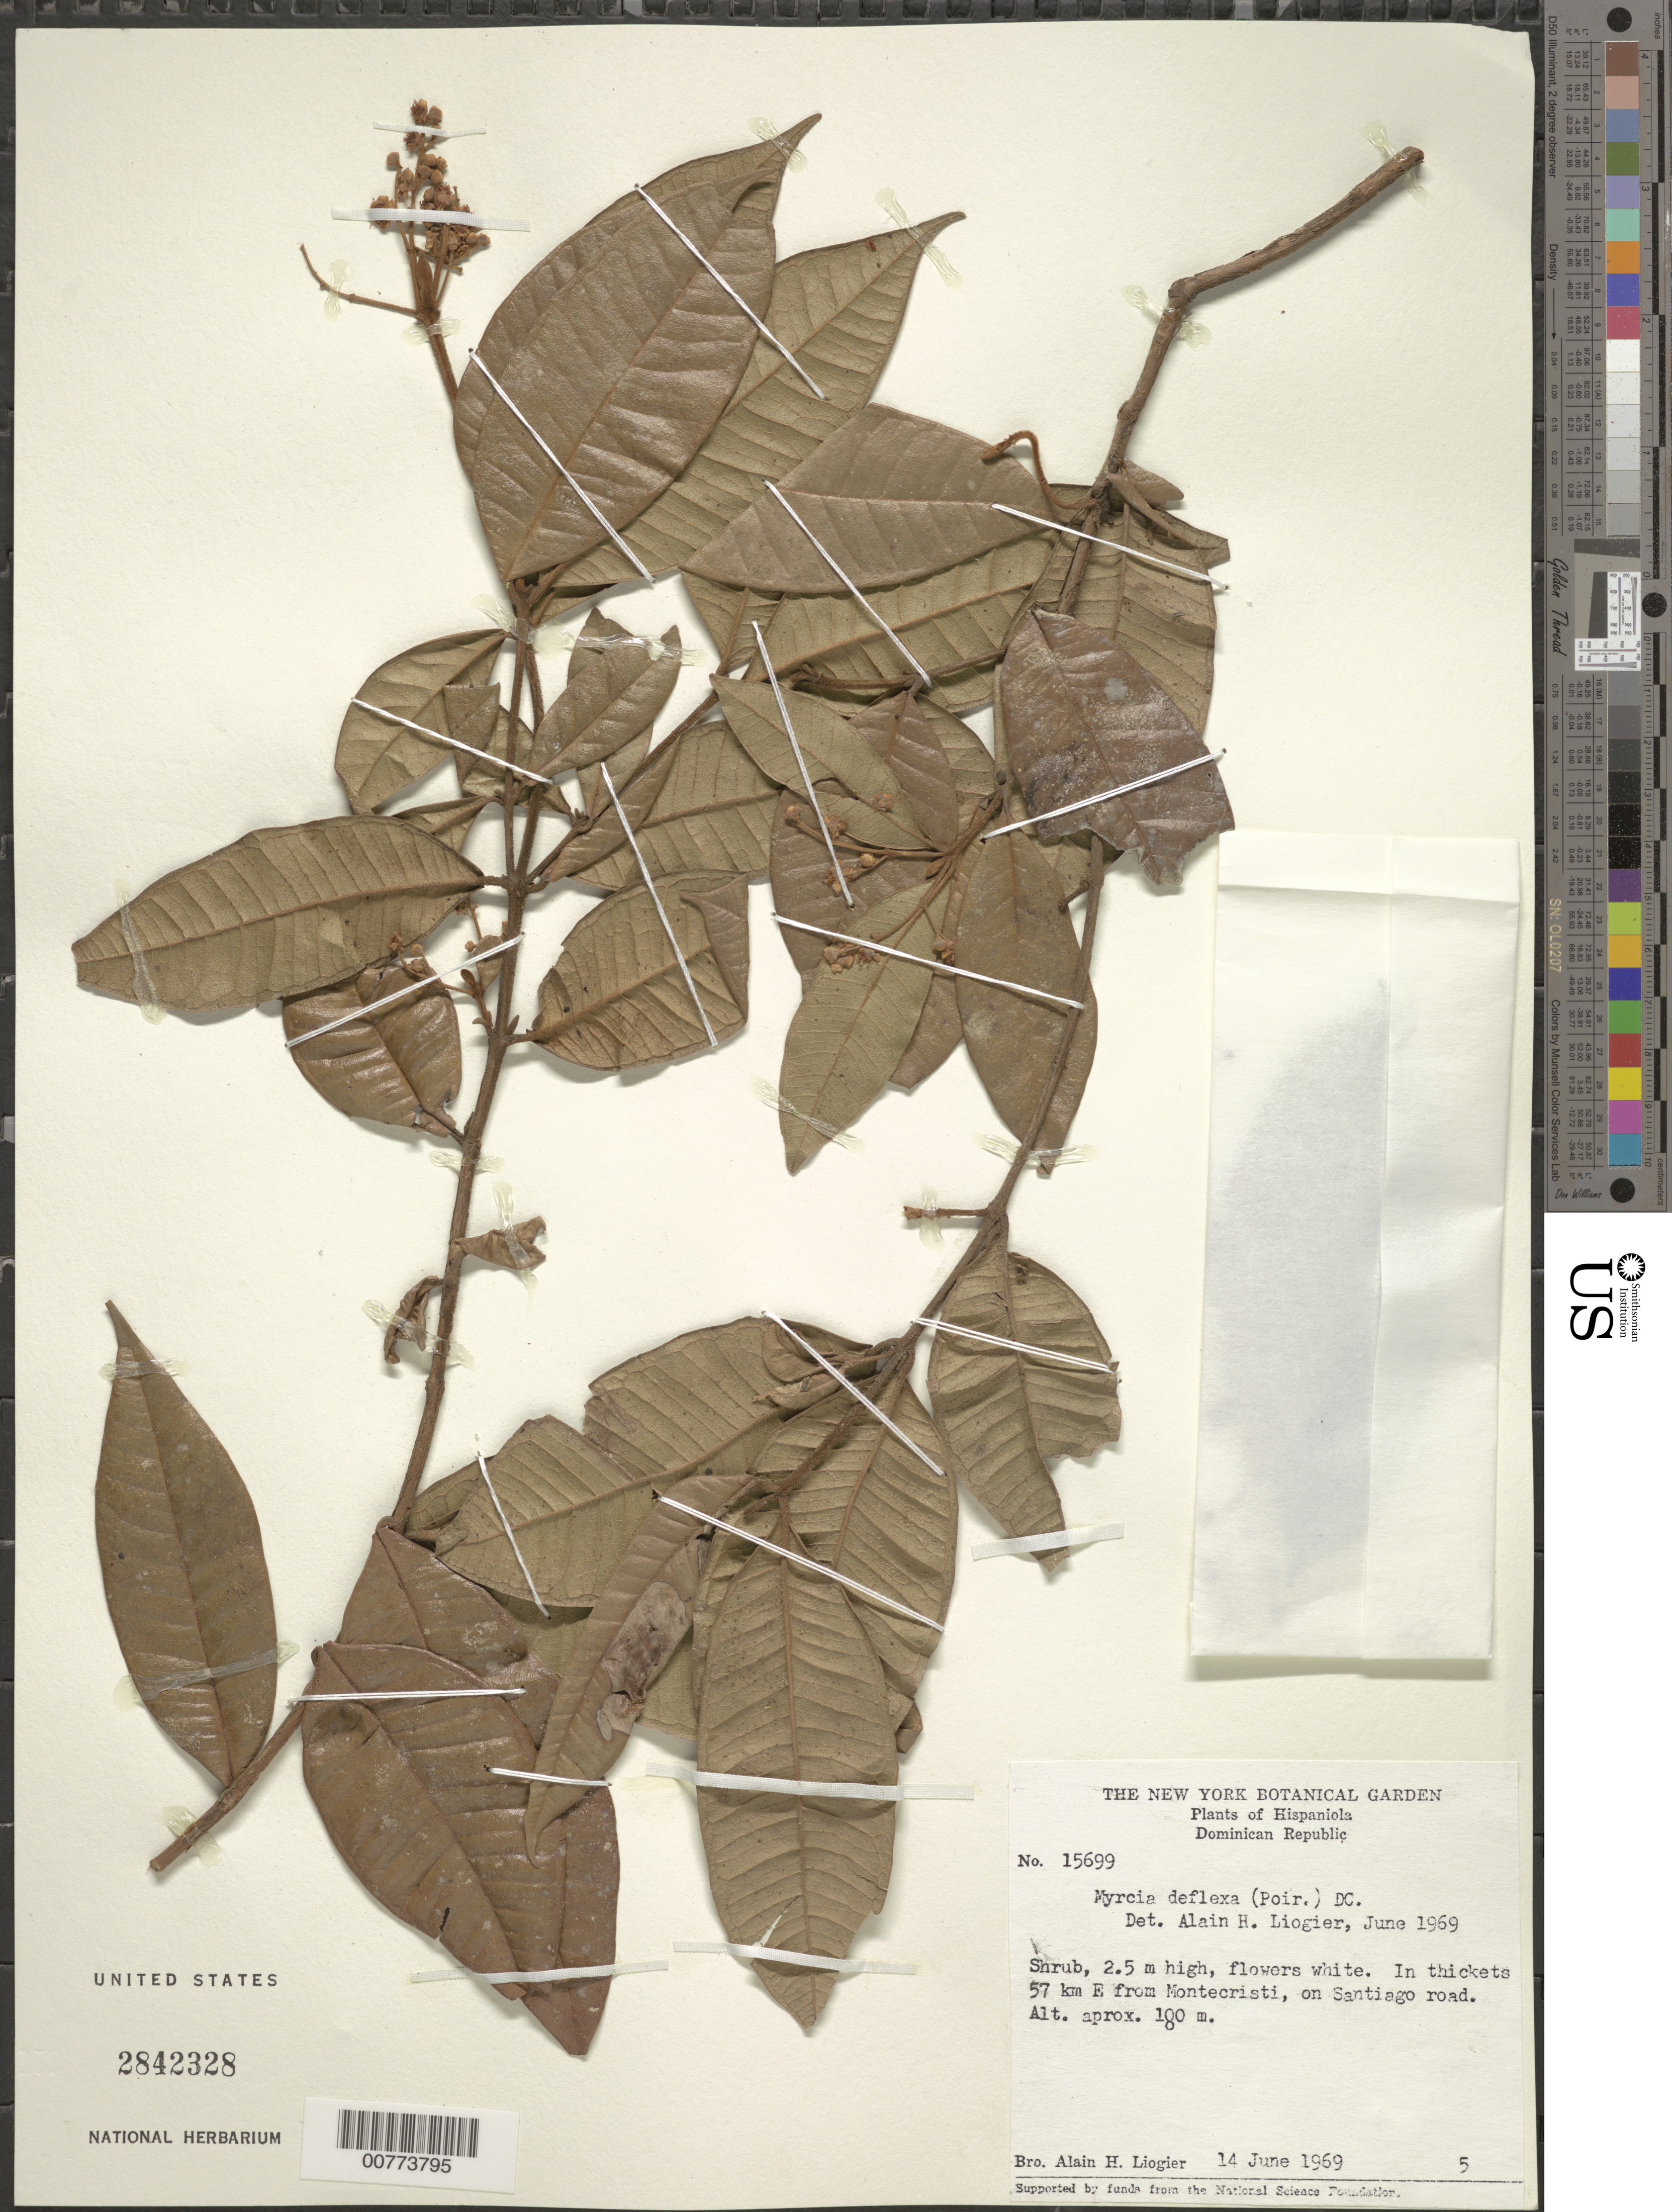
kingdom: Plantae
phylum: Tracheophyta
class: Magnoliopsida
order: Myrtales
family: Myrtaceae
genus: Myrcia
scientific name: Myrcia deflexa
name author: (Poir.) DC.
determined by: Liogier, Alain H.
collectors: A. H. Liogier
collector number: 15699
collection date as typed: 14 Jun 1969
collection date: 1969-06-14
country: Dominican Republic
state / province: Monte Cristi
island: Hispaniola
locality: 57 km east from Montecristi, on Santiago road.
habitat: Thickets.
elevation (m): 1000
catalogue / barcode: US 2842328